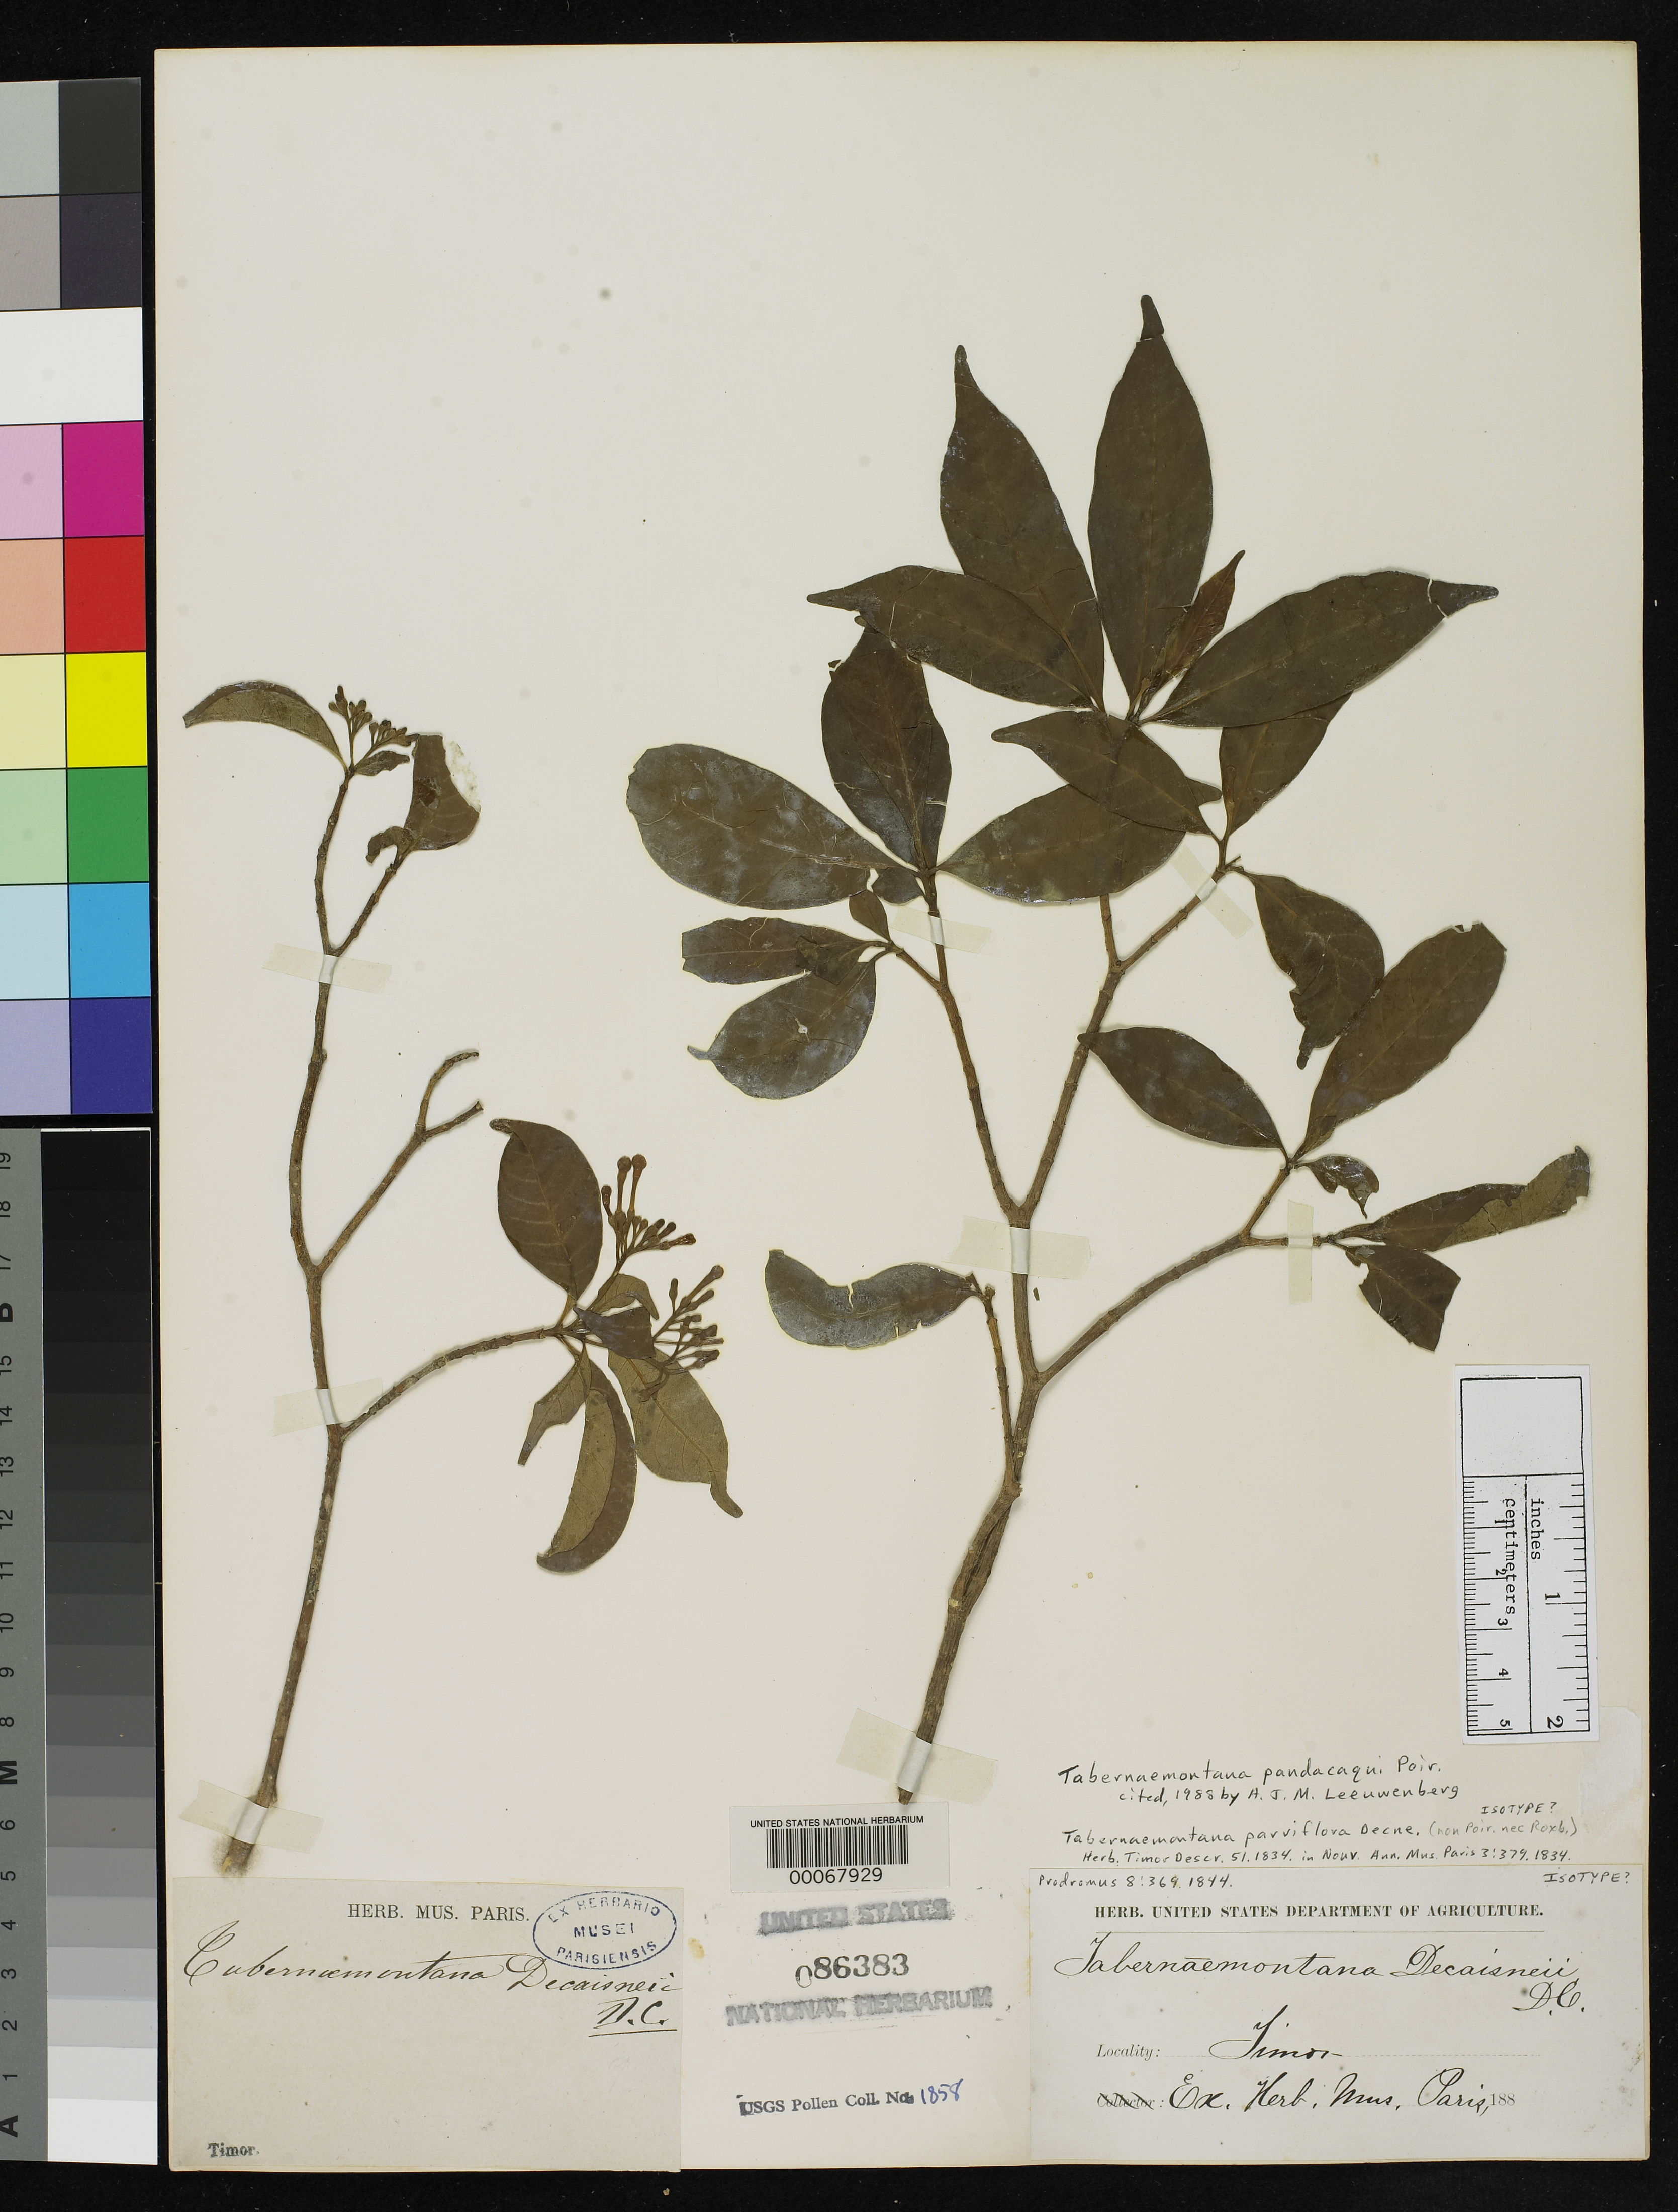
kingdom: Plantae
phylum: Tracheophyta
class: Magnoliopsida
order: Gentianales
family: Apocynaceae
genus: Tabernaemontana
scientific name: Tabernaemontana parviflora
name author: Decne.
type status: Isotype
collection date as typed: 188-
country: Indonesia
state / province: Nusa Tenggara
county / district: Nusa Tenggara Timur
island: Timor Island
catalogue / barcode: US 86383